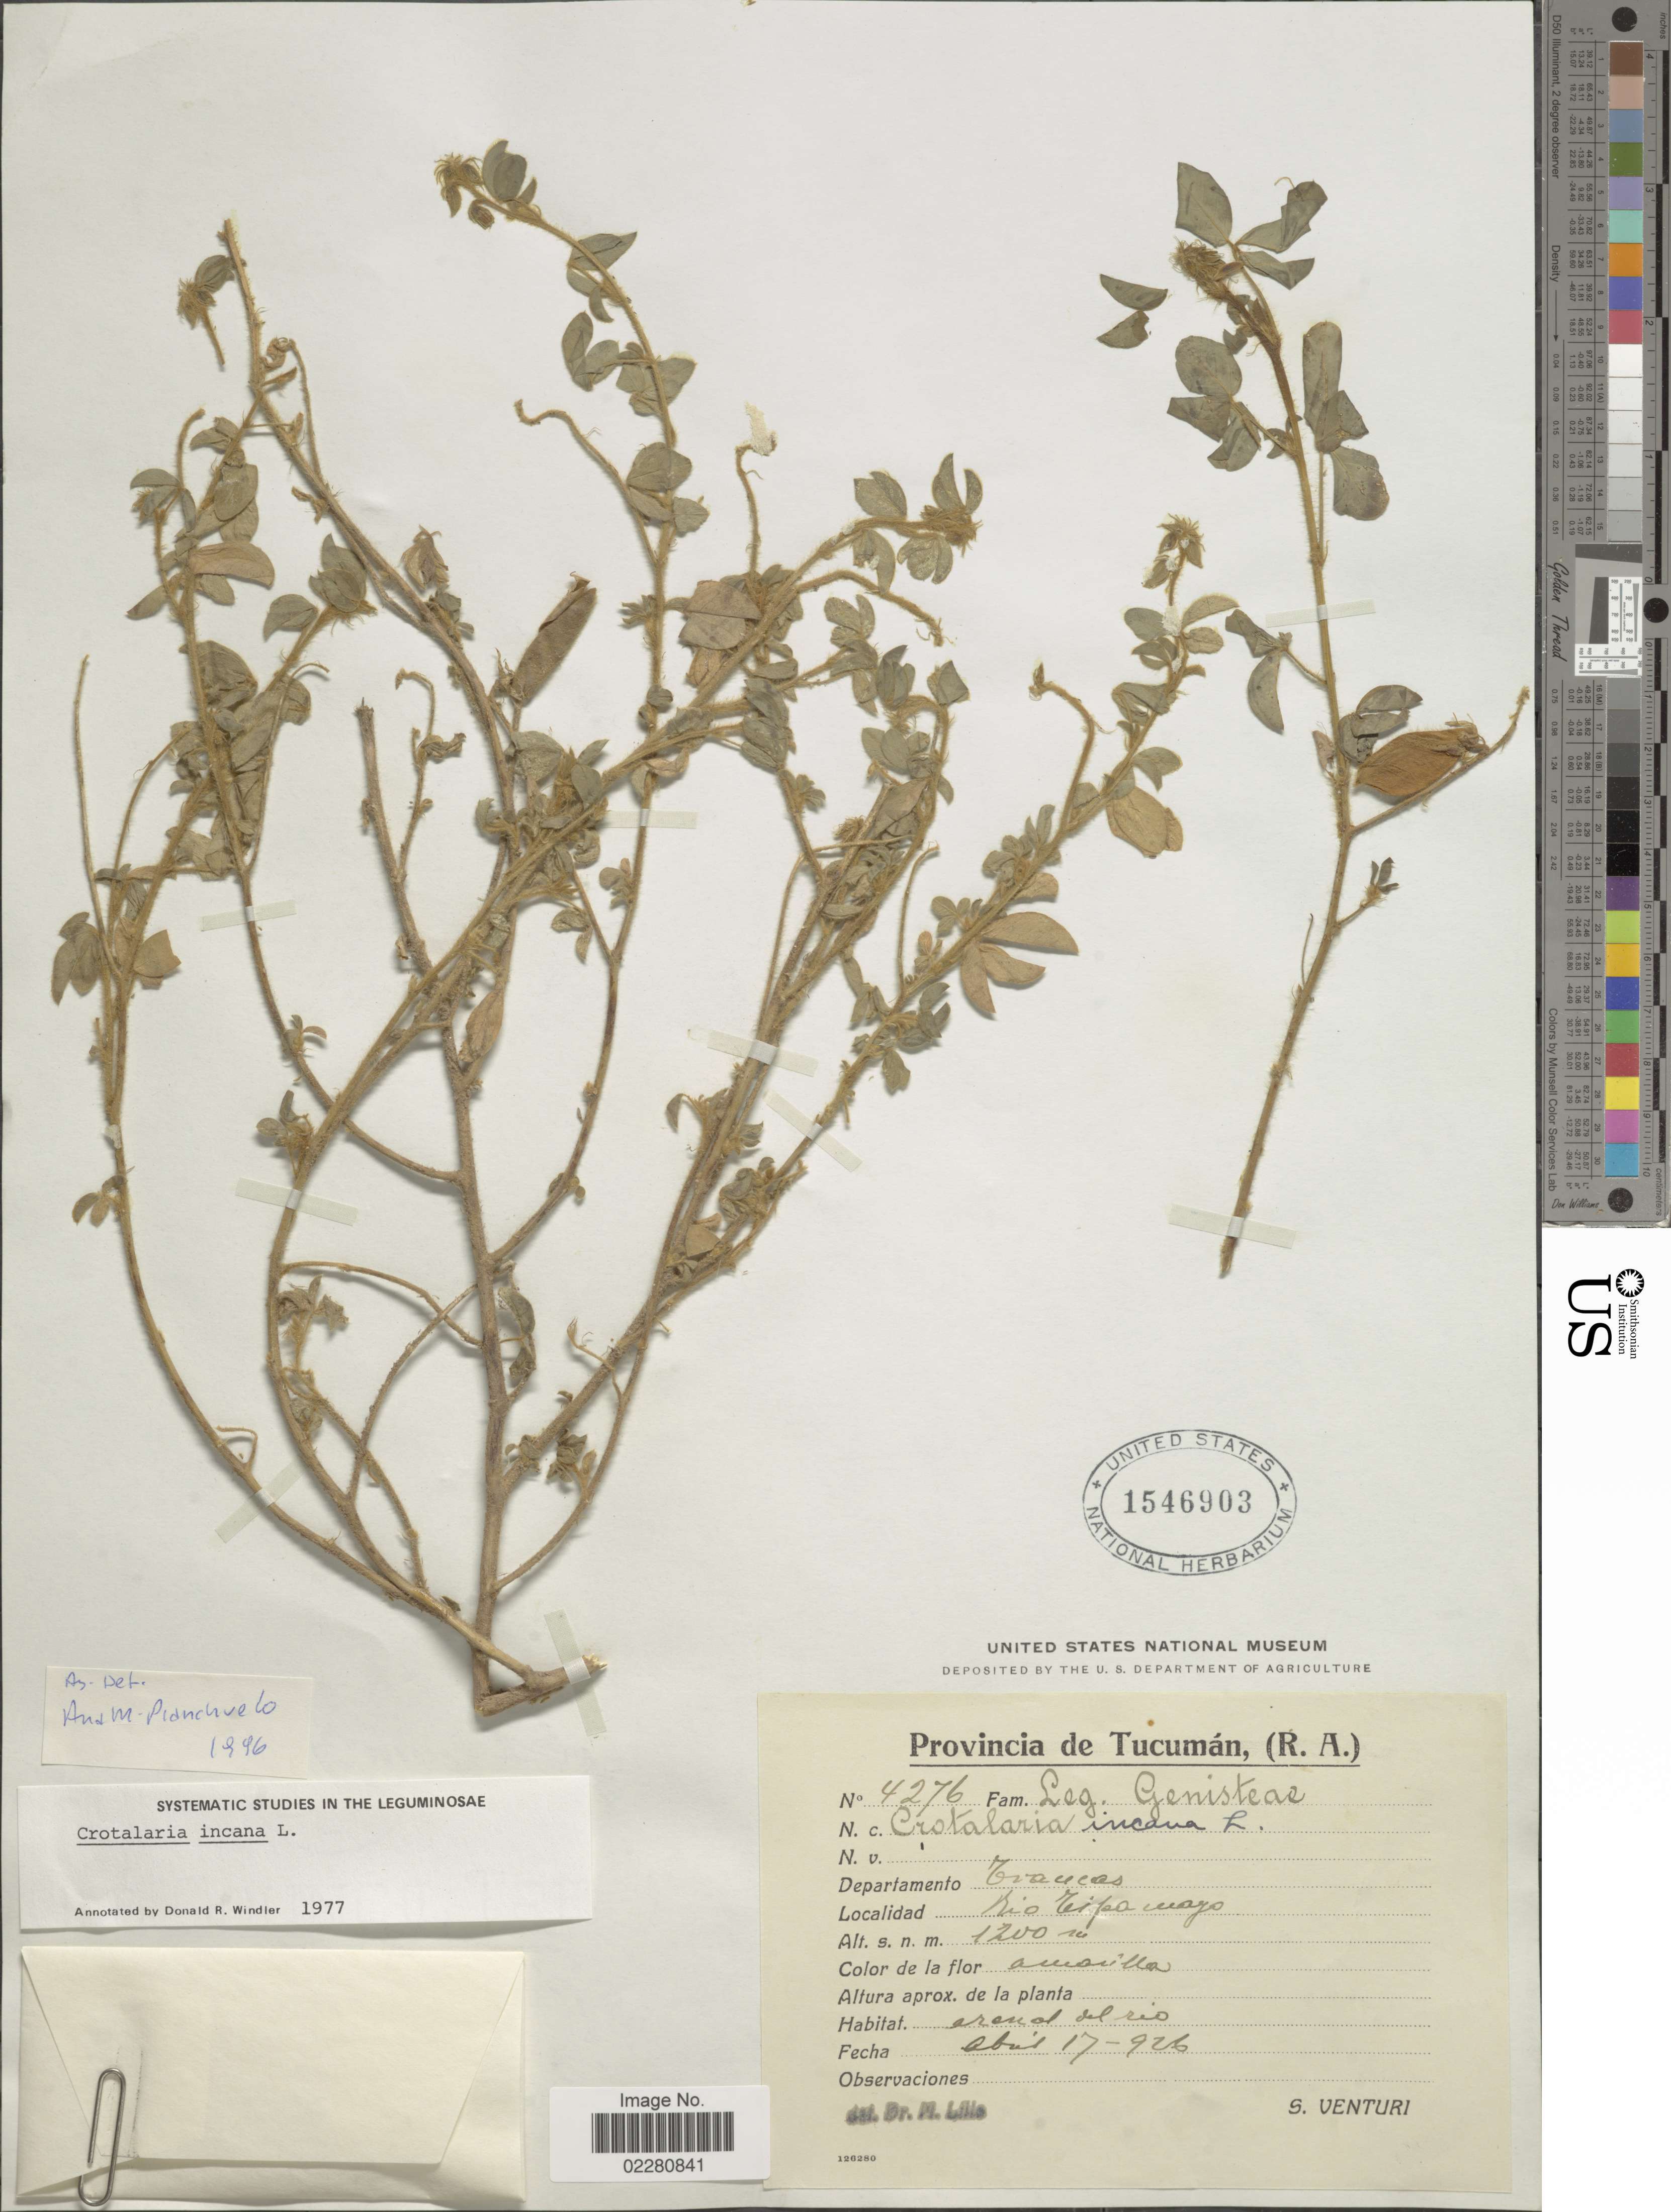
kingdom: Plantae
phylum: Tracheophyta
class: Magnoliopsida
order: Fabales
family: Fabaceae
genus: Crotalaria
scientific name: Crotalaria incana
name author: L.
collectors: S. Venturi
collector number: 4276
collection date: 1926-04-17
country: Argentina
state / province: Tucuman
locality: Provincia de Tucumán, (R.A.). Departamento Traucas. Rio Tipamayo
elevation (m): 1200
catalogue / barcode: US 1546903